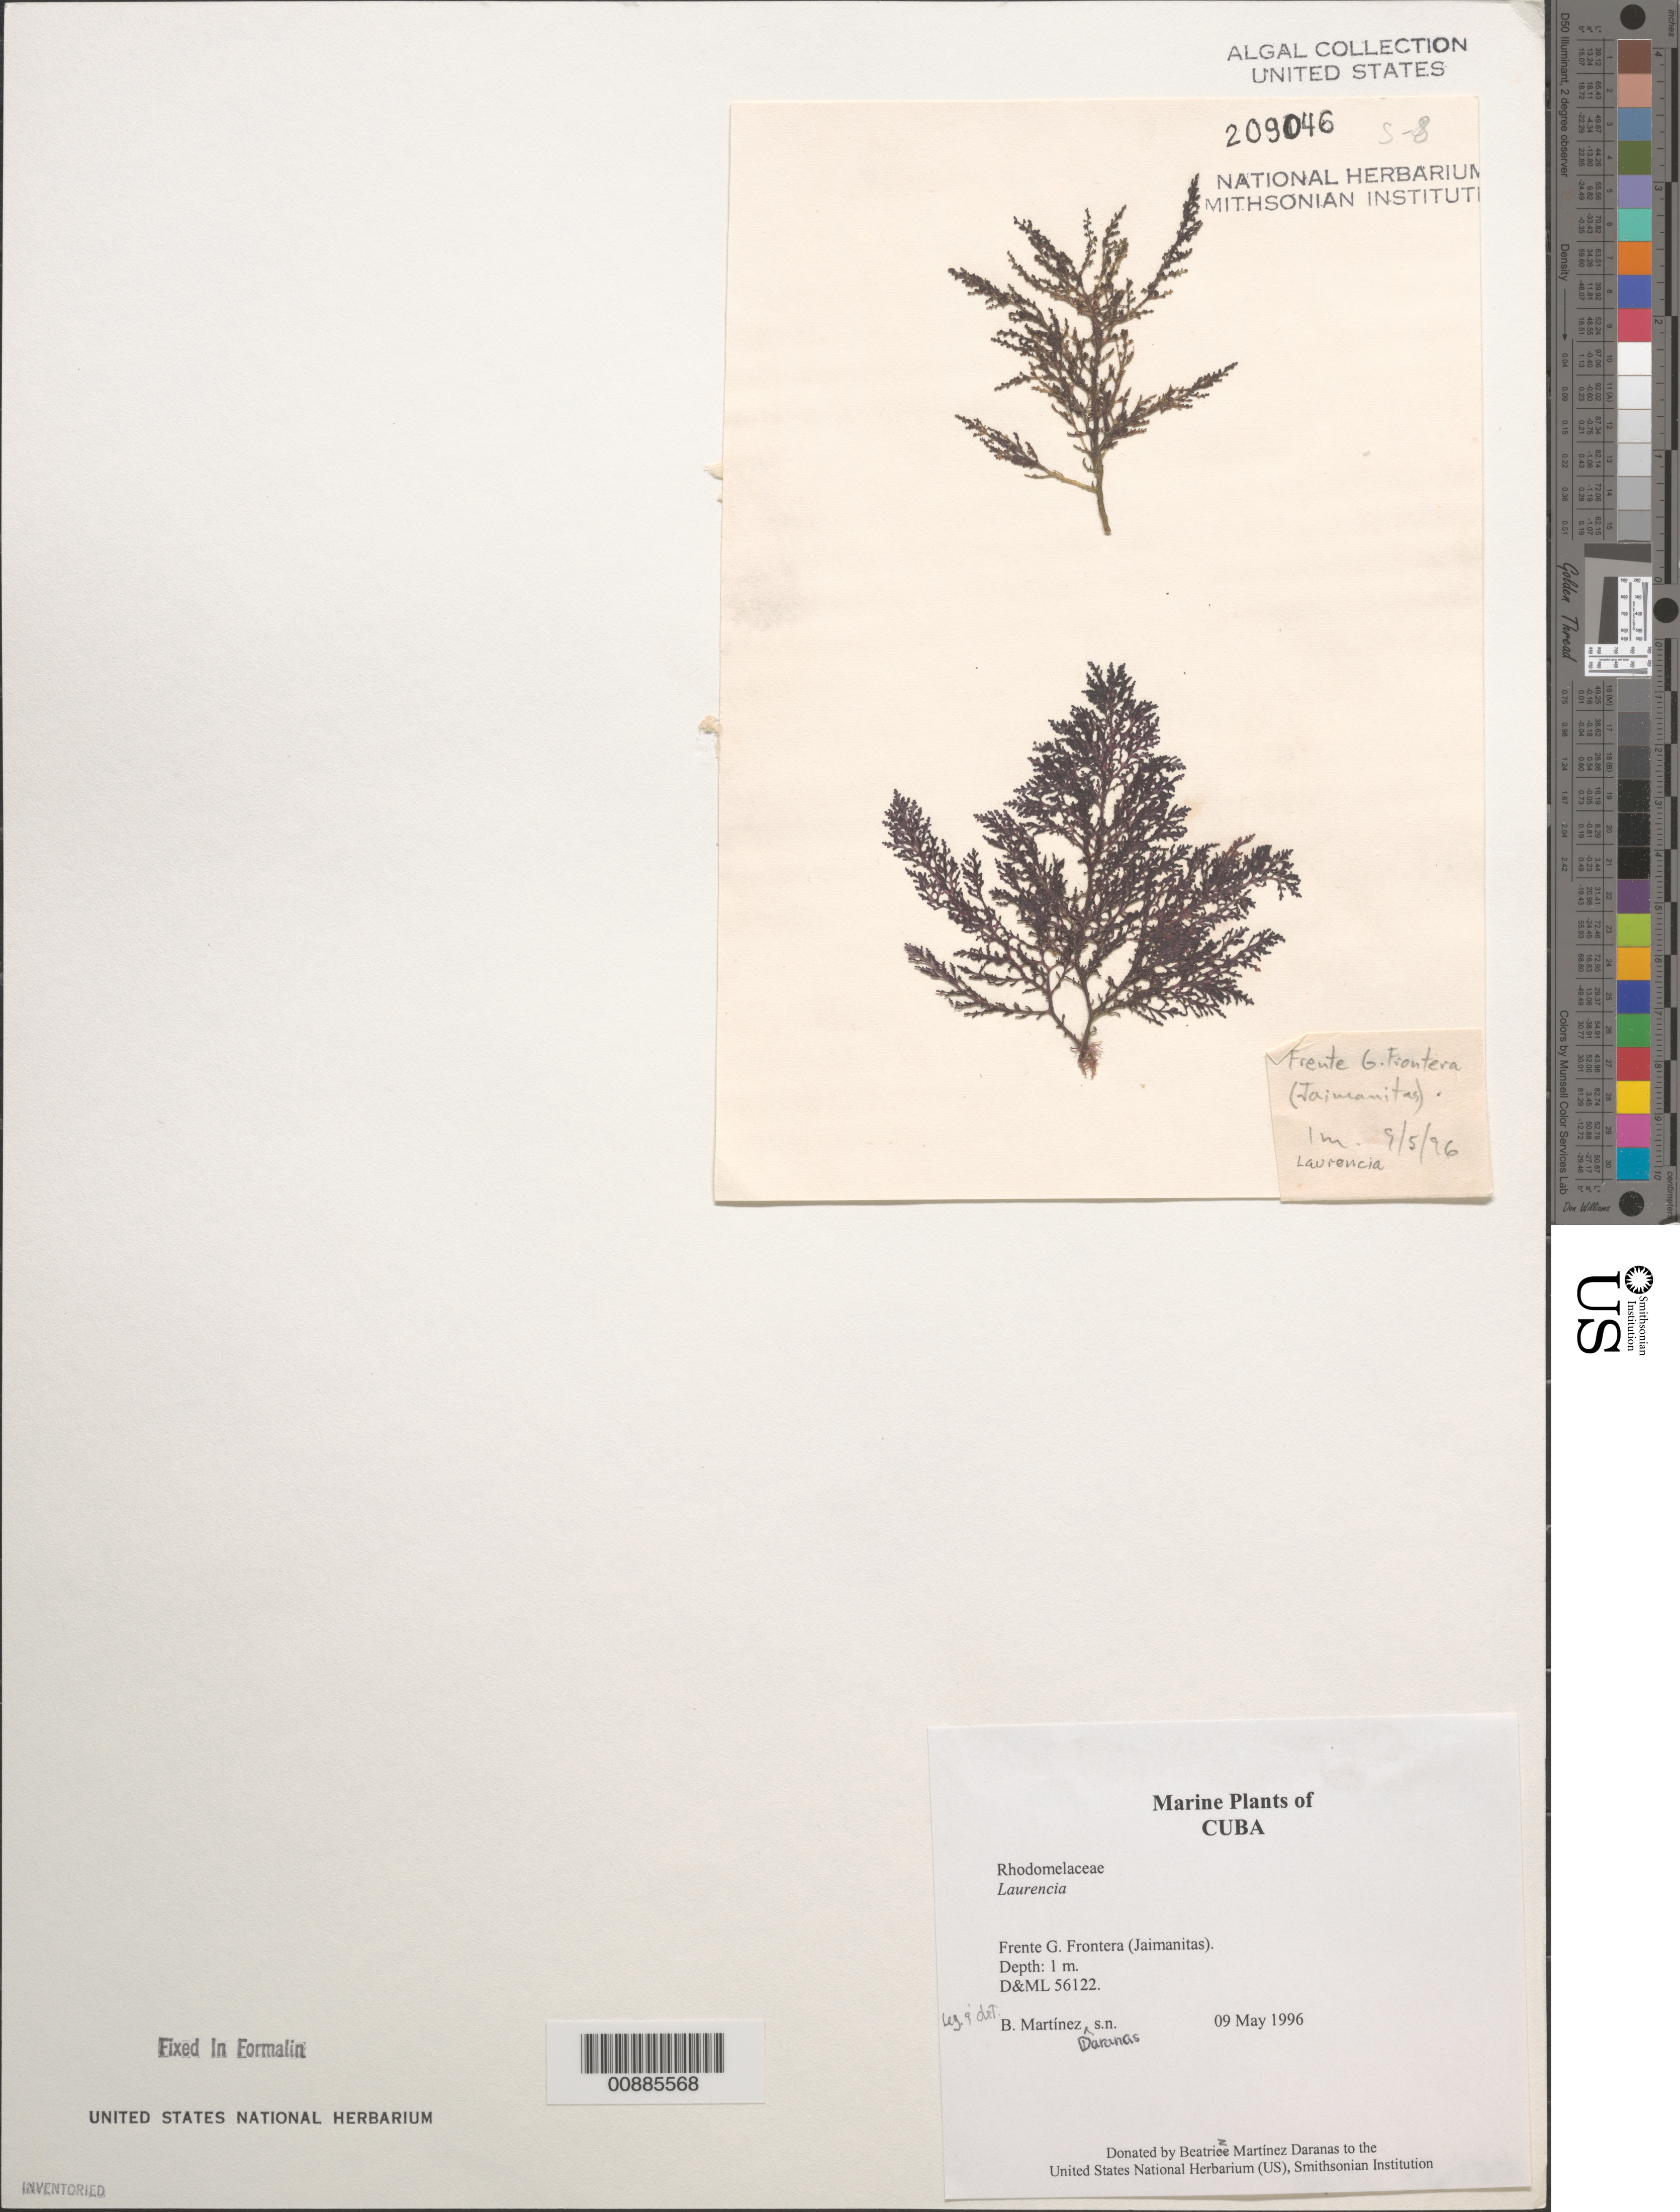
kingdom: Plantae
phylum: Rhodophyta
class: Florideophyceae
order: Ceramiales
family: Rhodomelaceae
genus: Laurencia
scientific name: Laurencia sp.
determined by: Martinez Daranas, B.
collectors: B. Martinez Daranas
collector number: D&ML 56122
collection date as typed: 09 May 1996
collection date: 1996-05-09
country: Cuba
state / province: Oriente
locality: Frente G. Frontera, Jaimanitas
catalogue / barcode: US 209046